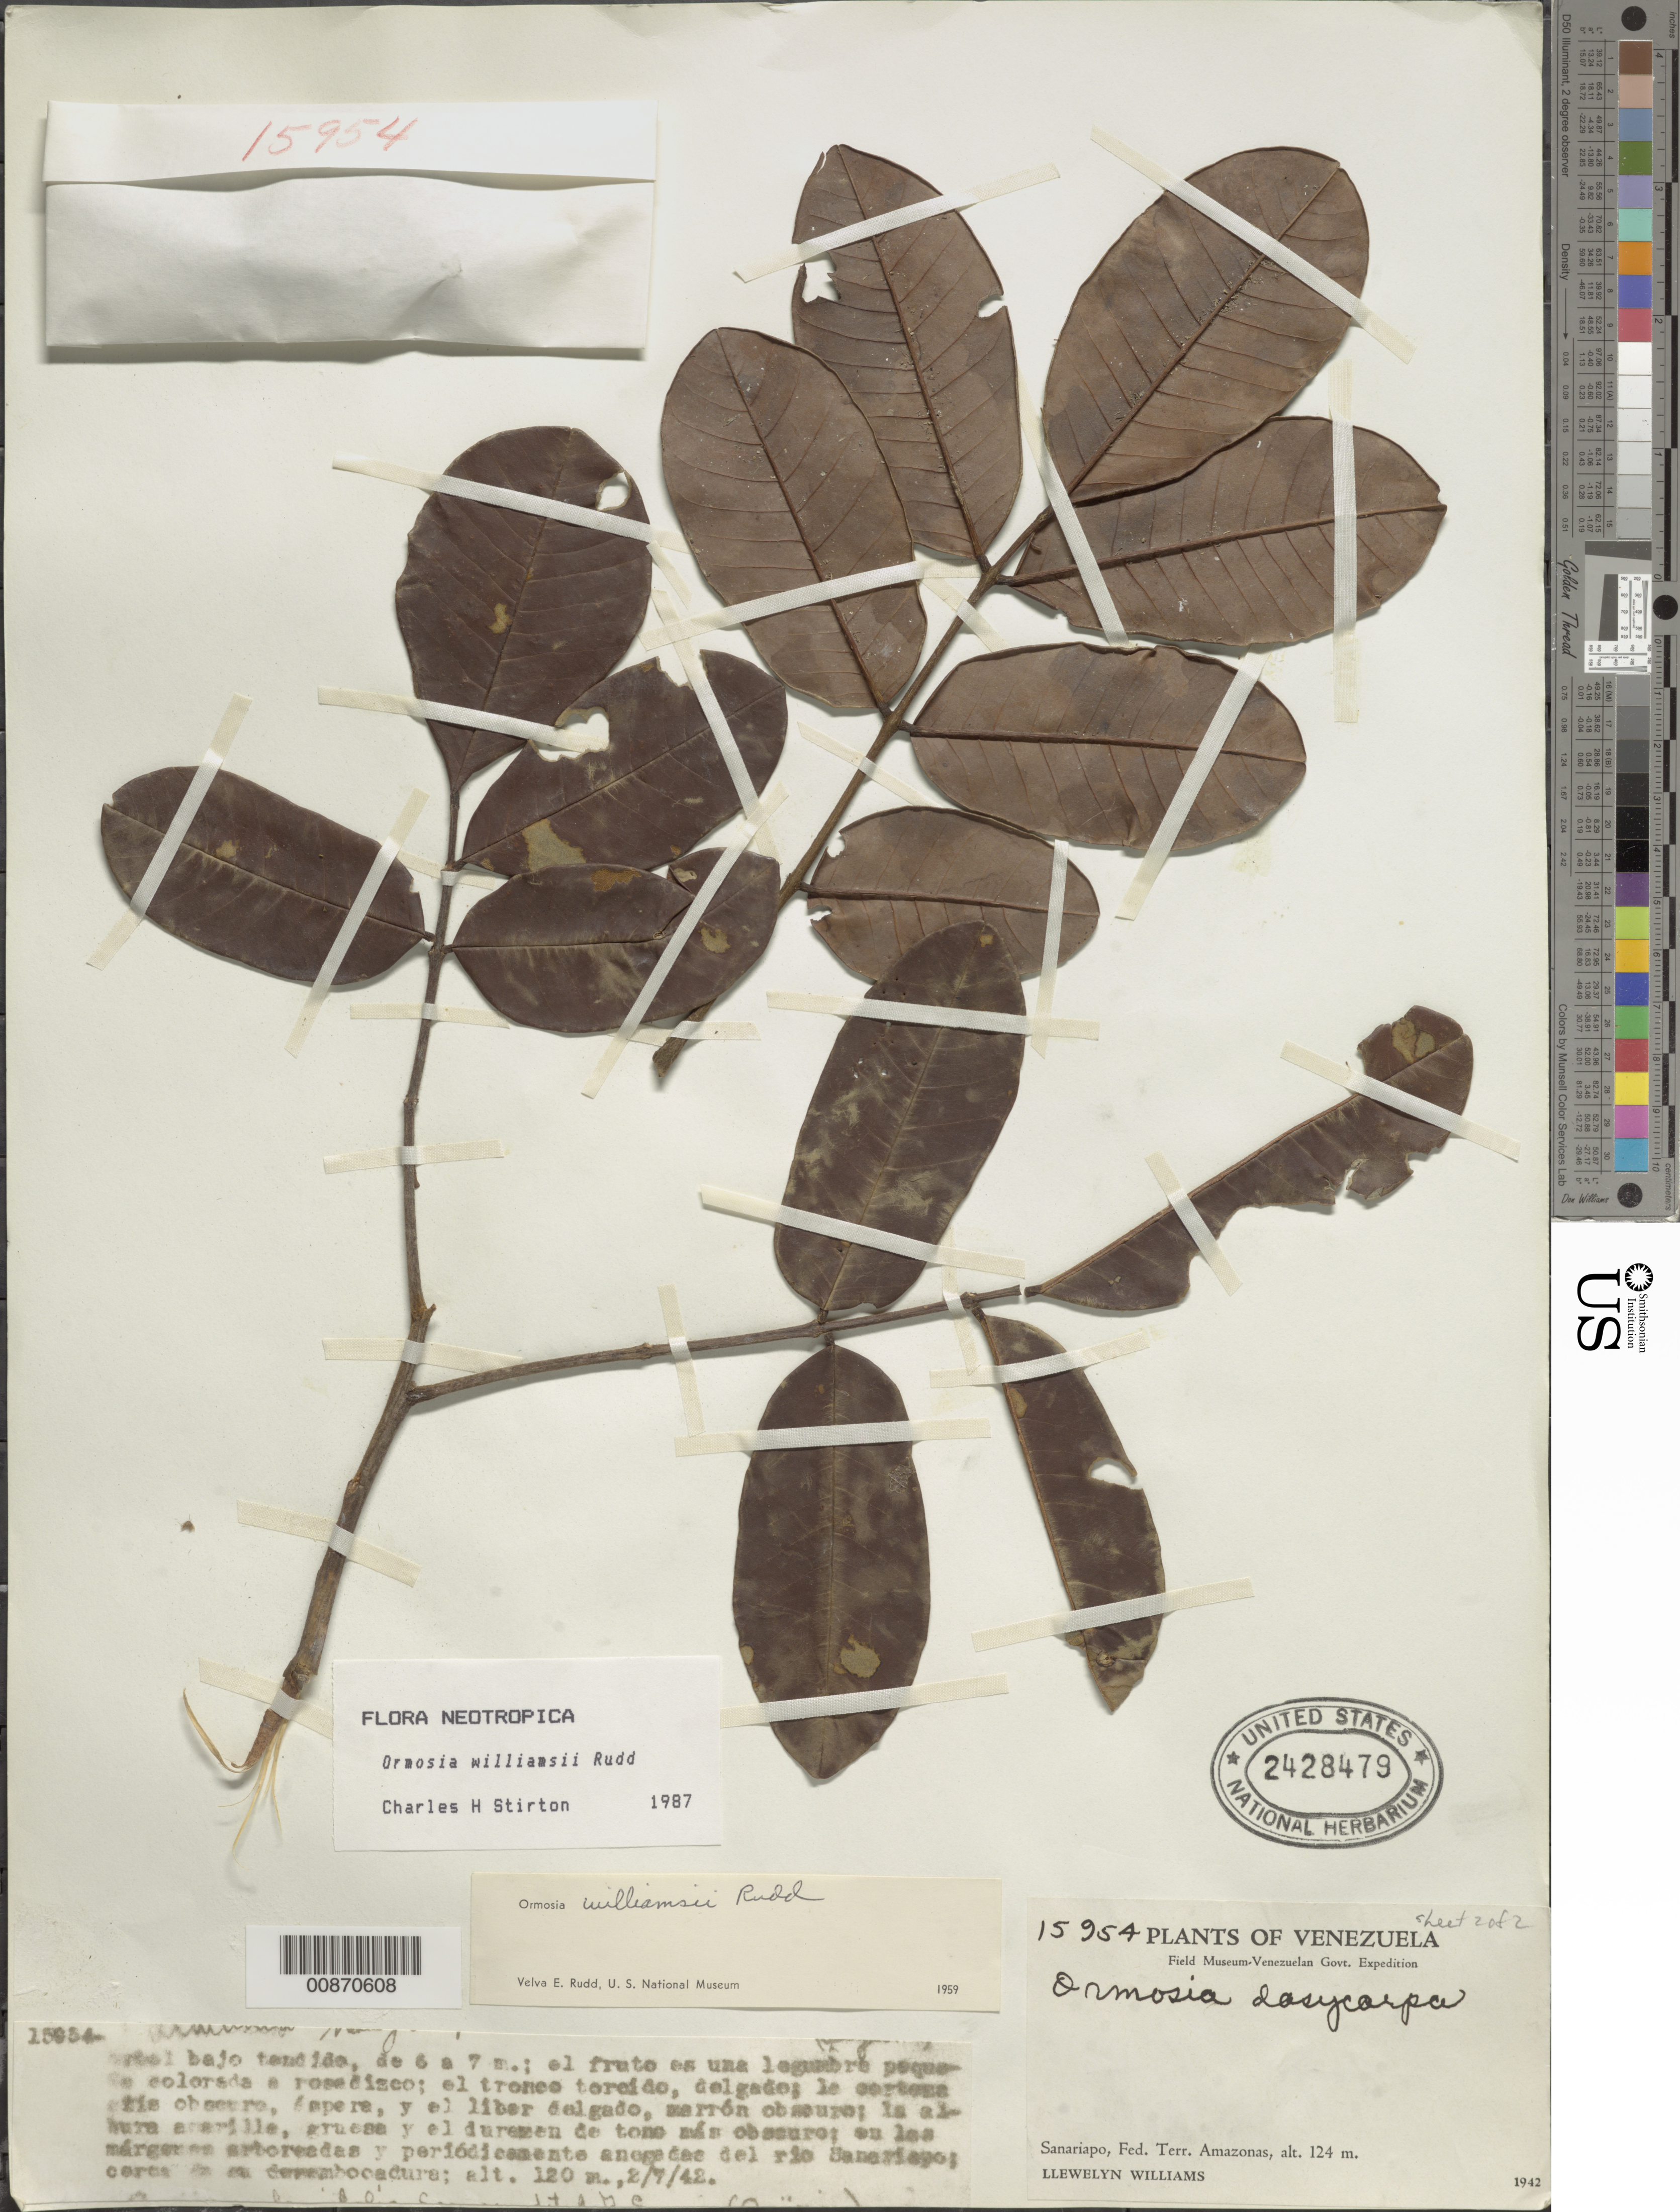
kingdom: Plantae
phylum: Tracheophyta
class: Magnoliopsida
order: Fabales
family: Fabaceae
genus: Ormosia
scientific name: Ormosia williamsii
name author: Rudd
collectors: Ll. Williams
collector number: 15954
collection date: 1942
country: Venezuela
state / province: Amazonas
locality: Sanariapo, Fed. Terr. Amazonas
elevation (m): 124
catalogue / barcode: US 2428479